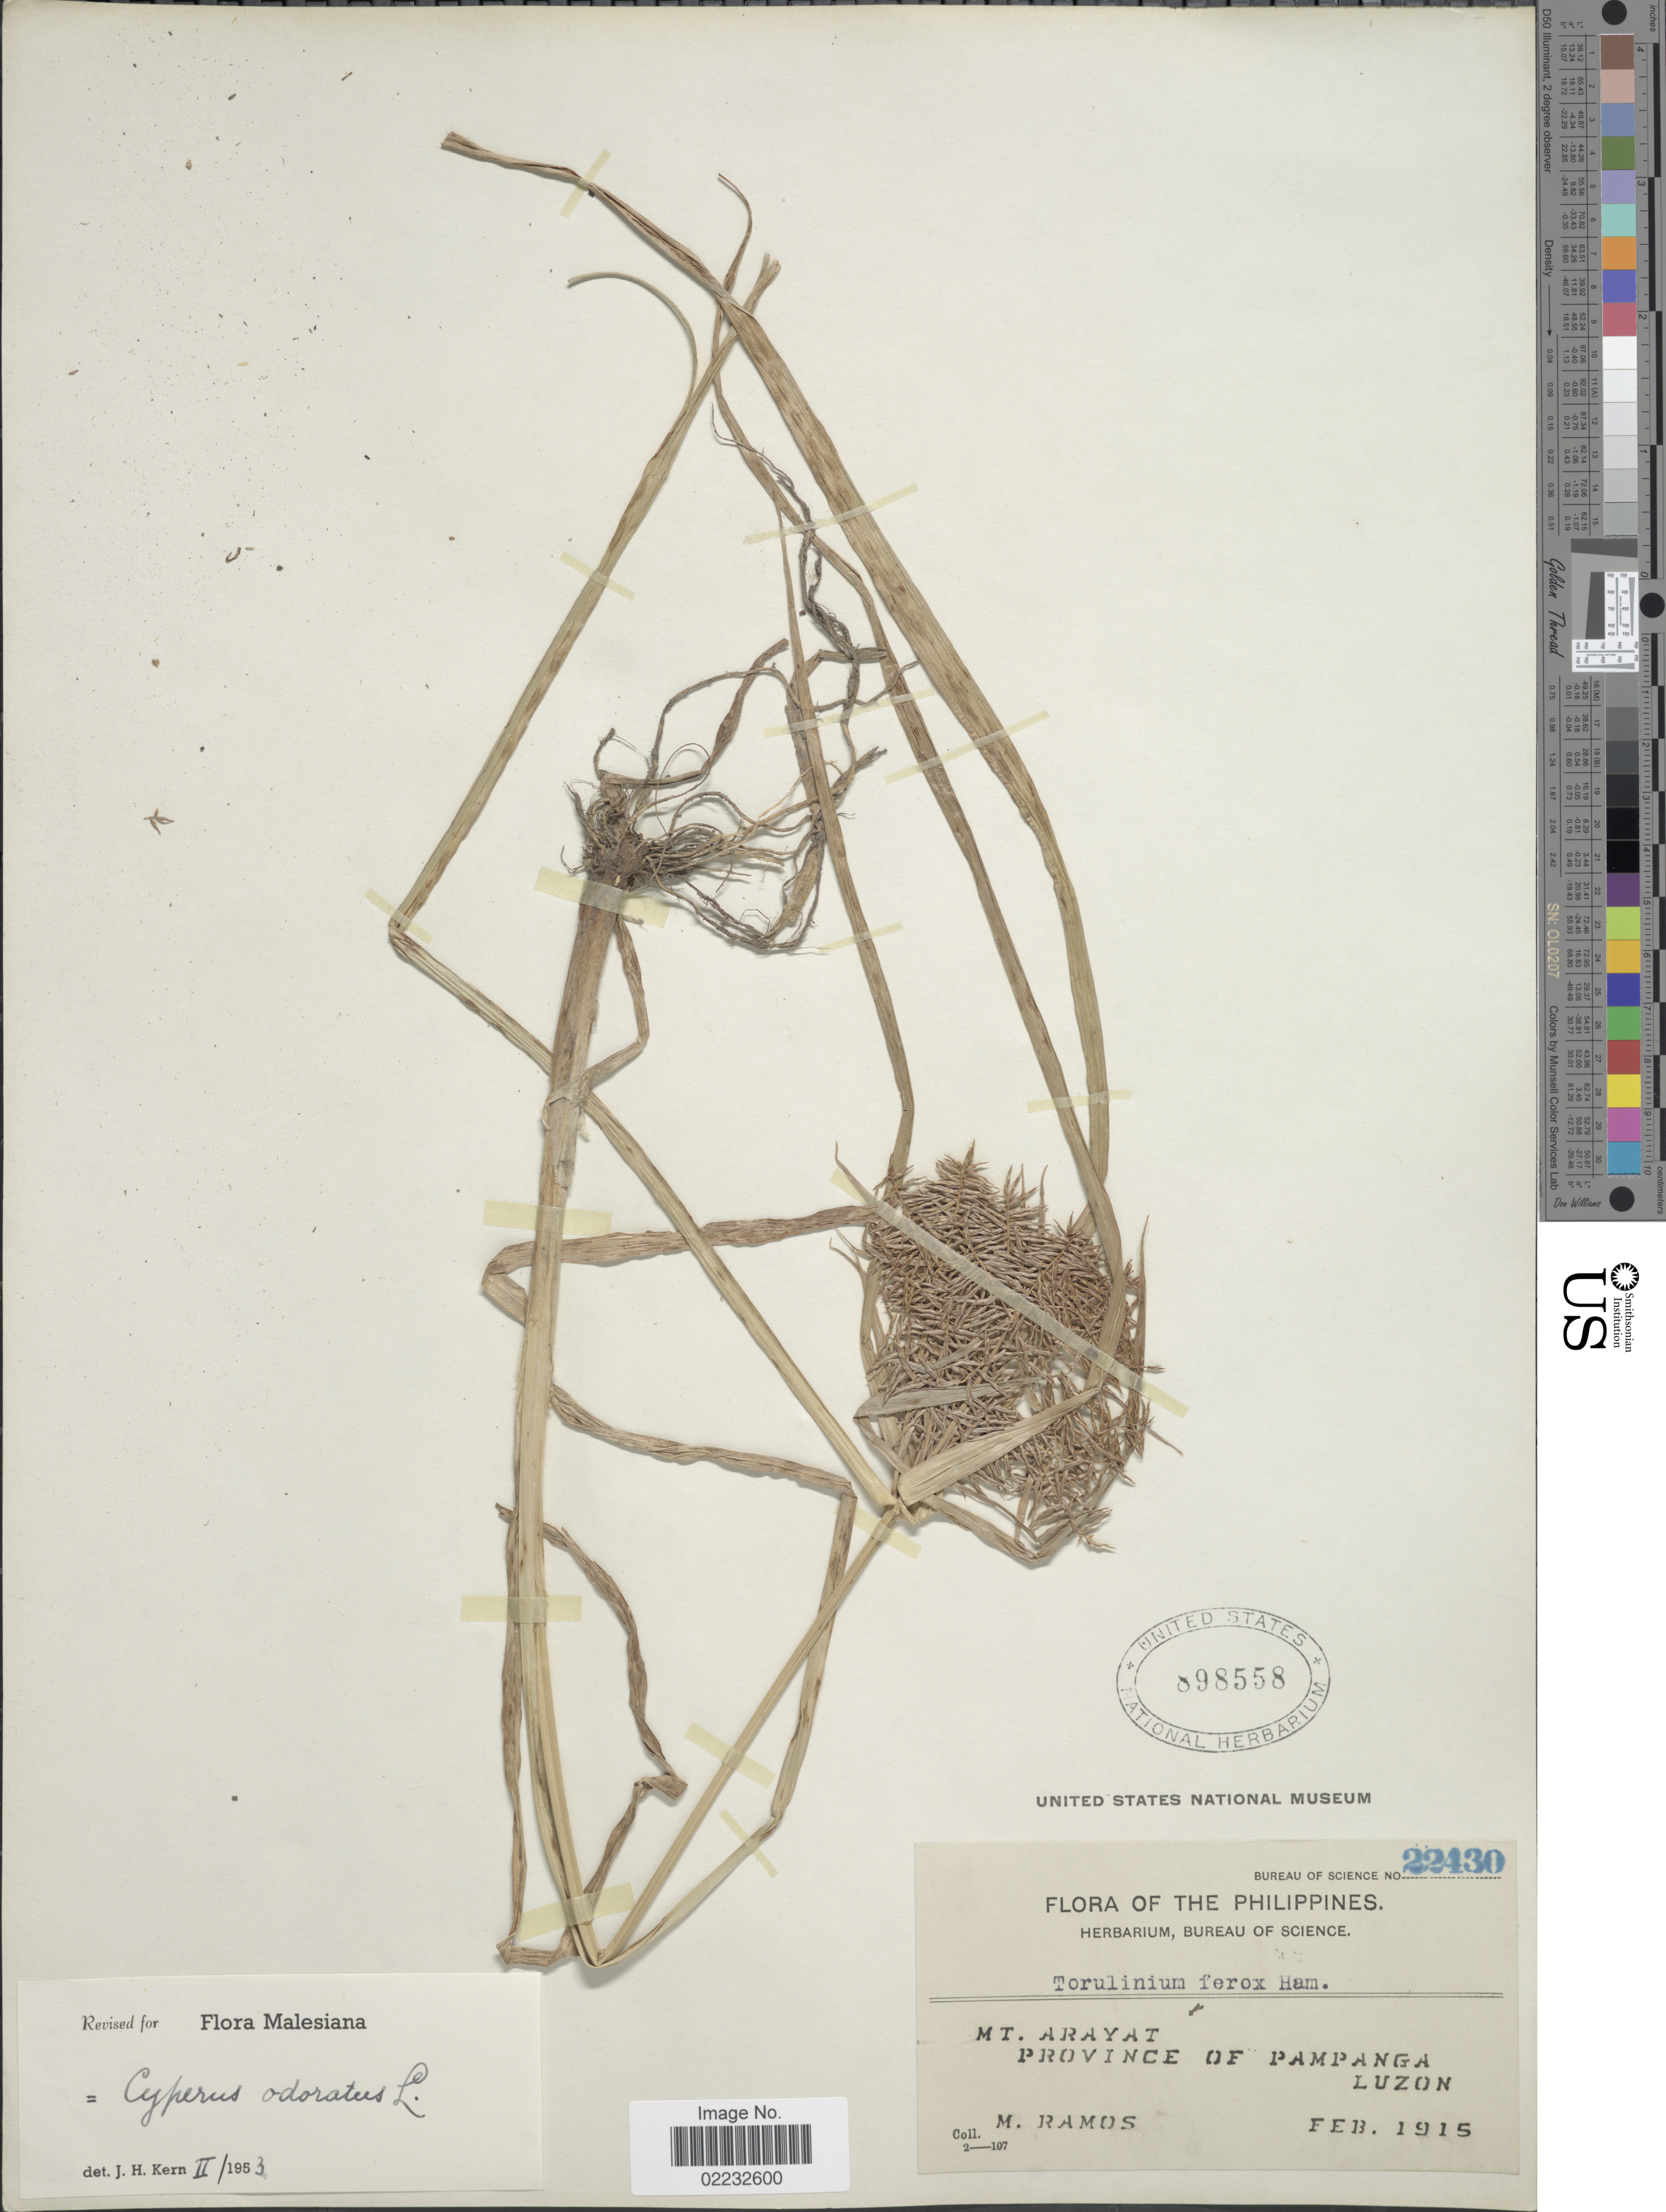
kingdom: Plantae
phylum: Tracheophyta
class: Liliopsida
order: Poales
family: Cyperaceae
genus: Cyperus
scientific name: Cyperus odoratus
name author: L.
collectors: M. Ramos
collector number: Bureau of Science 22430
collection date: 1915-02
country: Philippines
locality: Mt. Arayat, Province of Pampanga. Luzon.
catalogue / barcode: US 898558